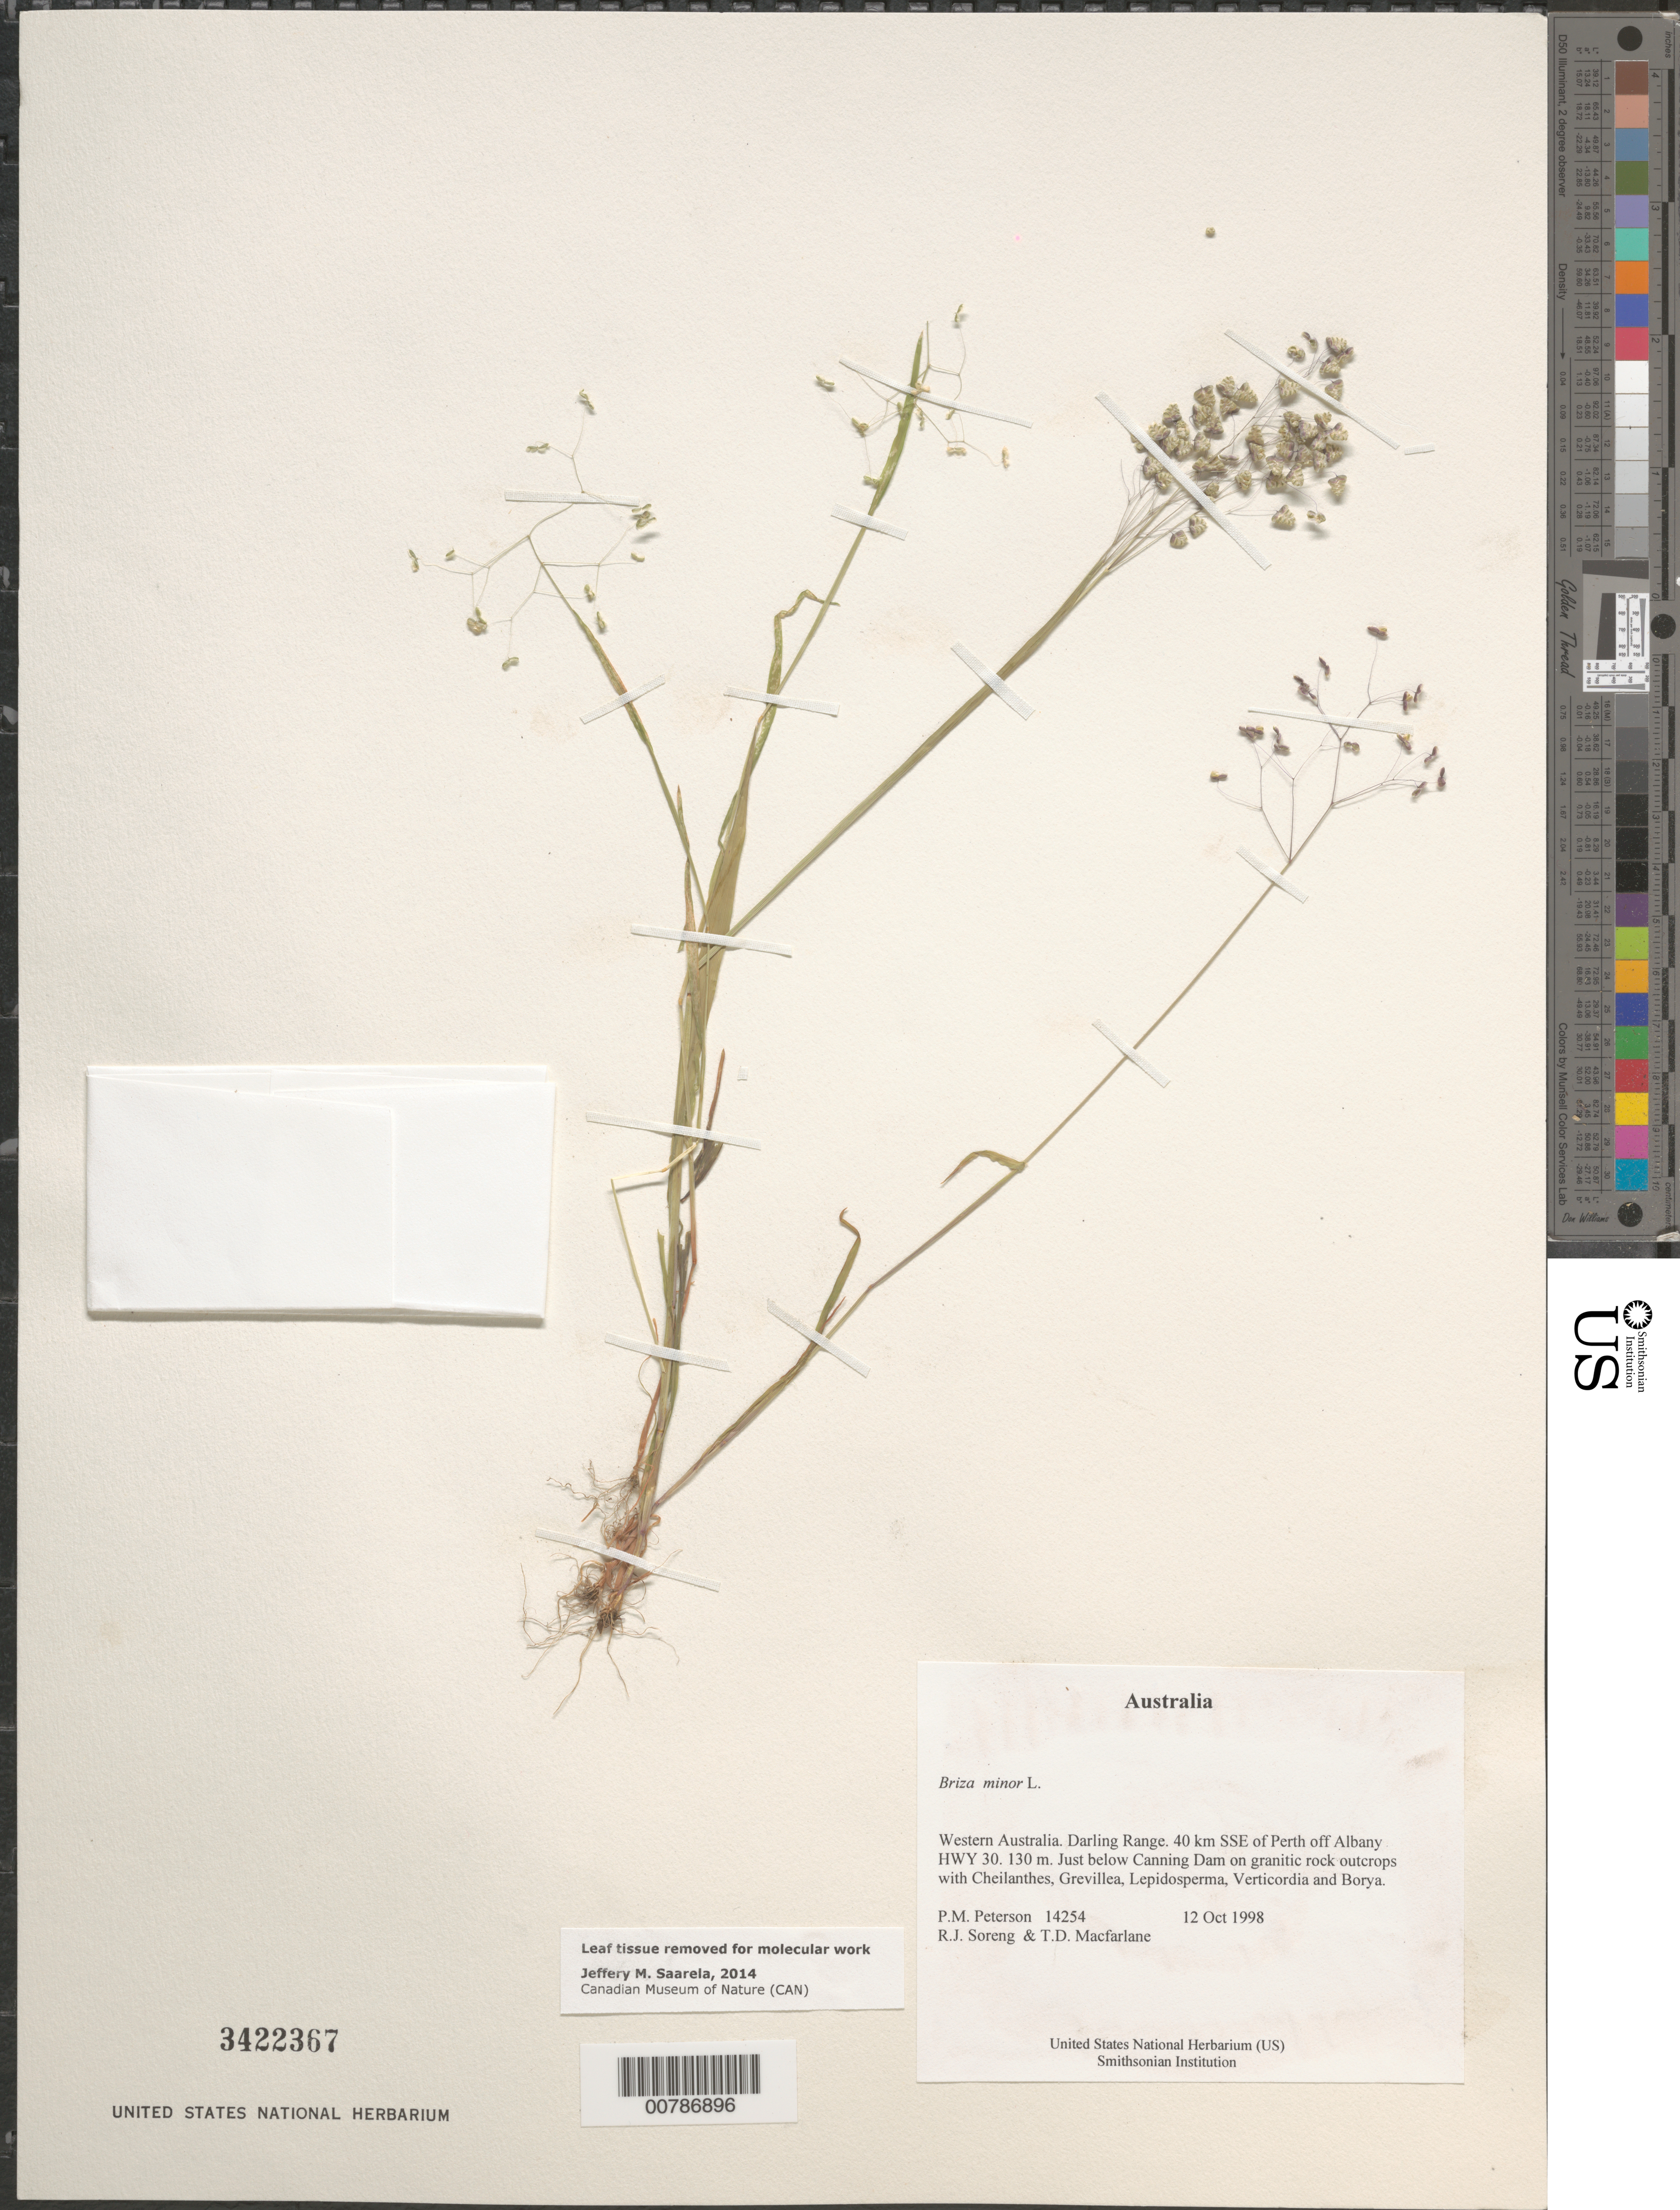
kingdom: Plantae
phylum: Tracheophyta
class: Liliopsida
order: Poales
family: Poaceae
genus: Briza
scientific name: Briza minor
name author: L.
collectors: P. M. Peterson, R. J. Soreng & T. Macfarlane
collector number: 14254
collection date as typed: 12 Oct 1998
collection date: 1998-10-12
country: Australia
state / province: Western Australia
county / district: Darling Range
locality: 40 km SSE of Perth off Albany HWY 30.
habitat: Just below Canning Dam on granitic rock outcrops with Cheilanthes, Grevillea, Lepidosperma, Verticordia and Borya.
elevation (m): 130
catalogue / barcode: US 3422367